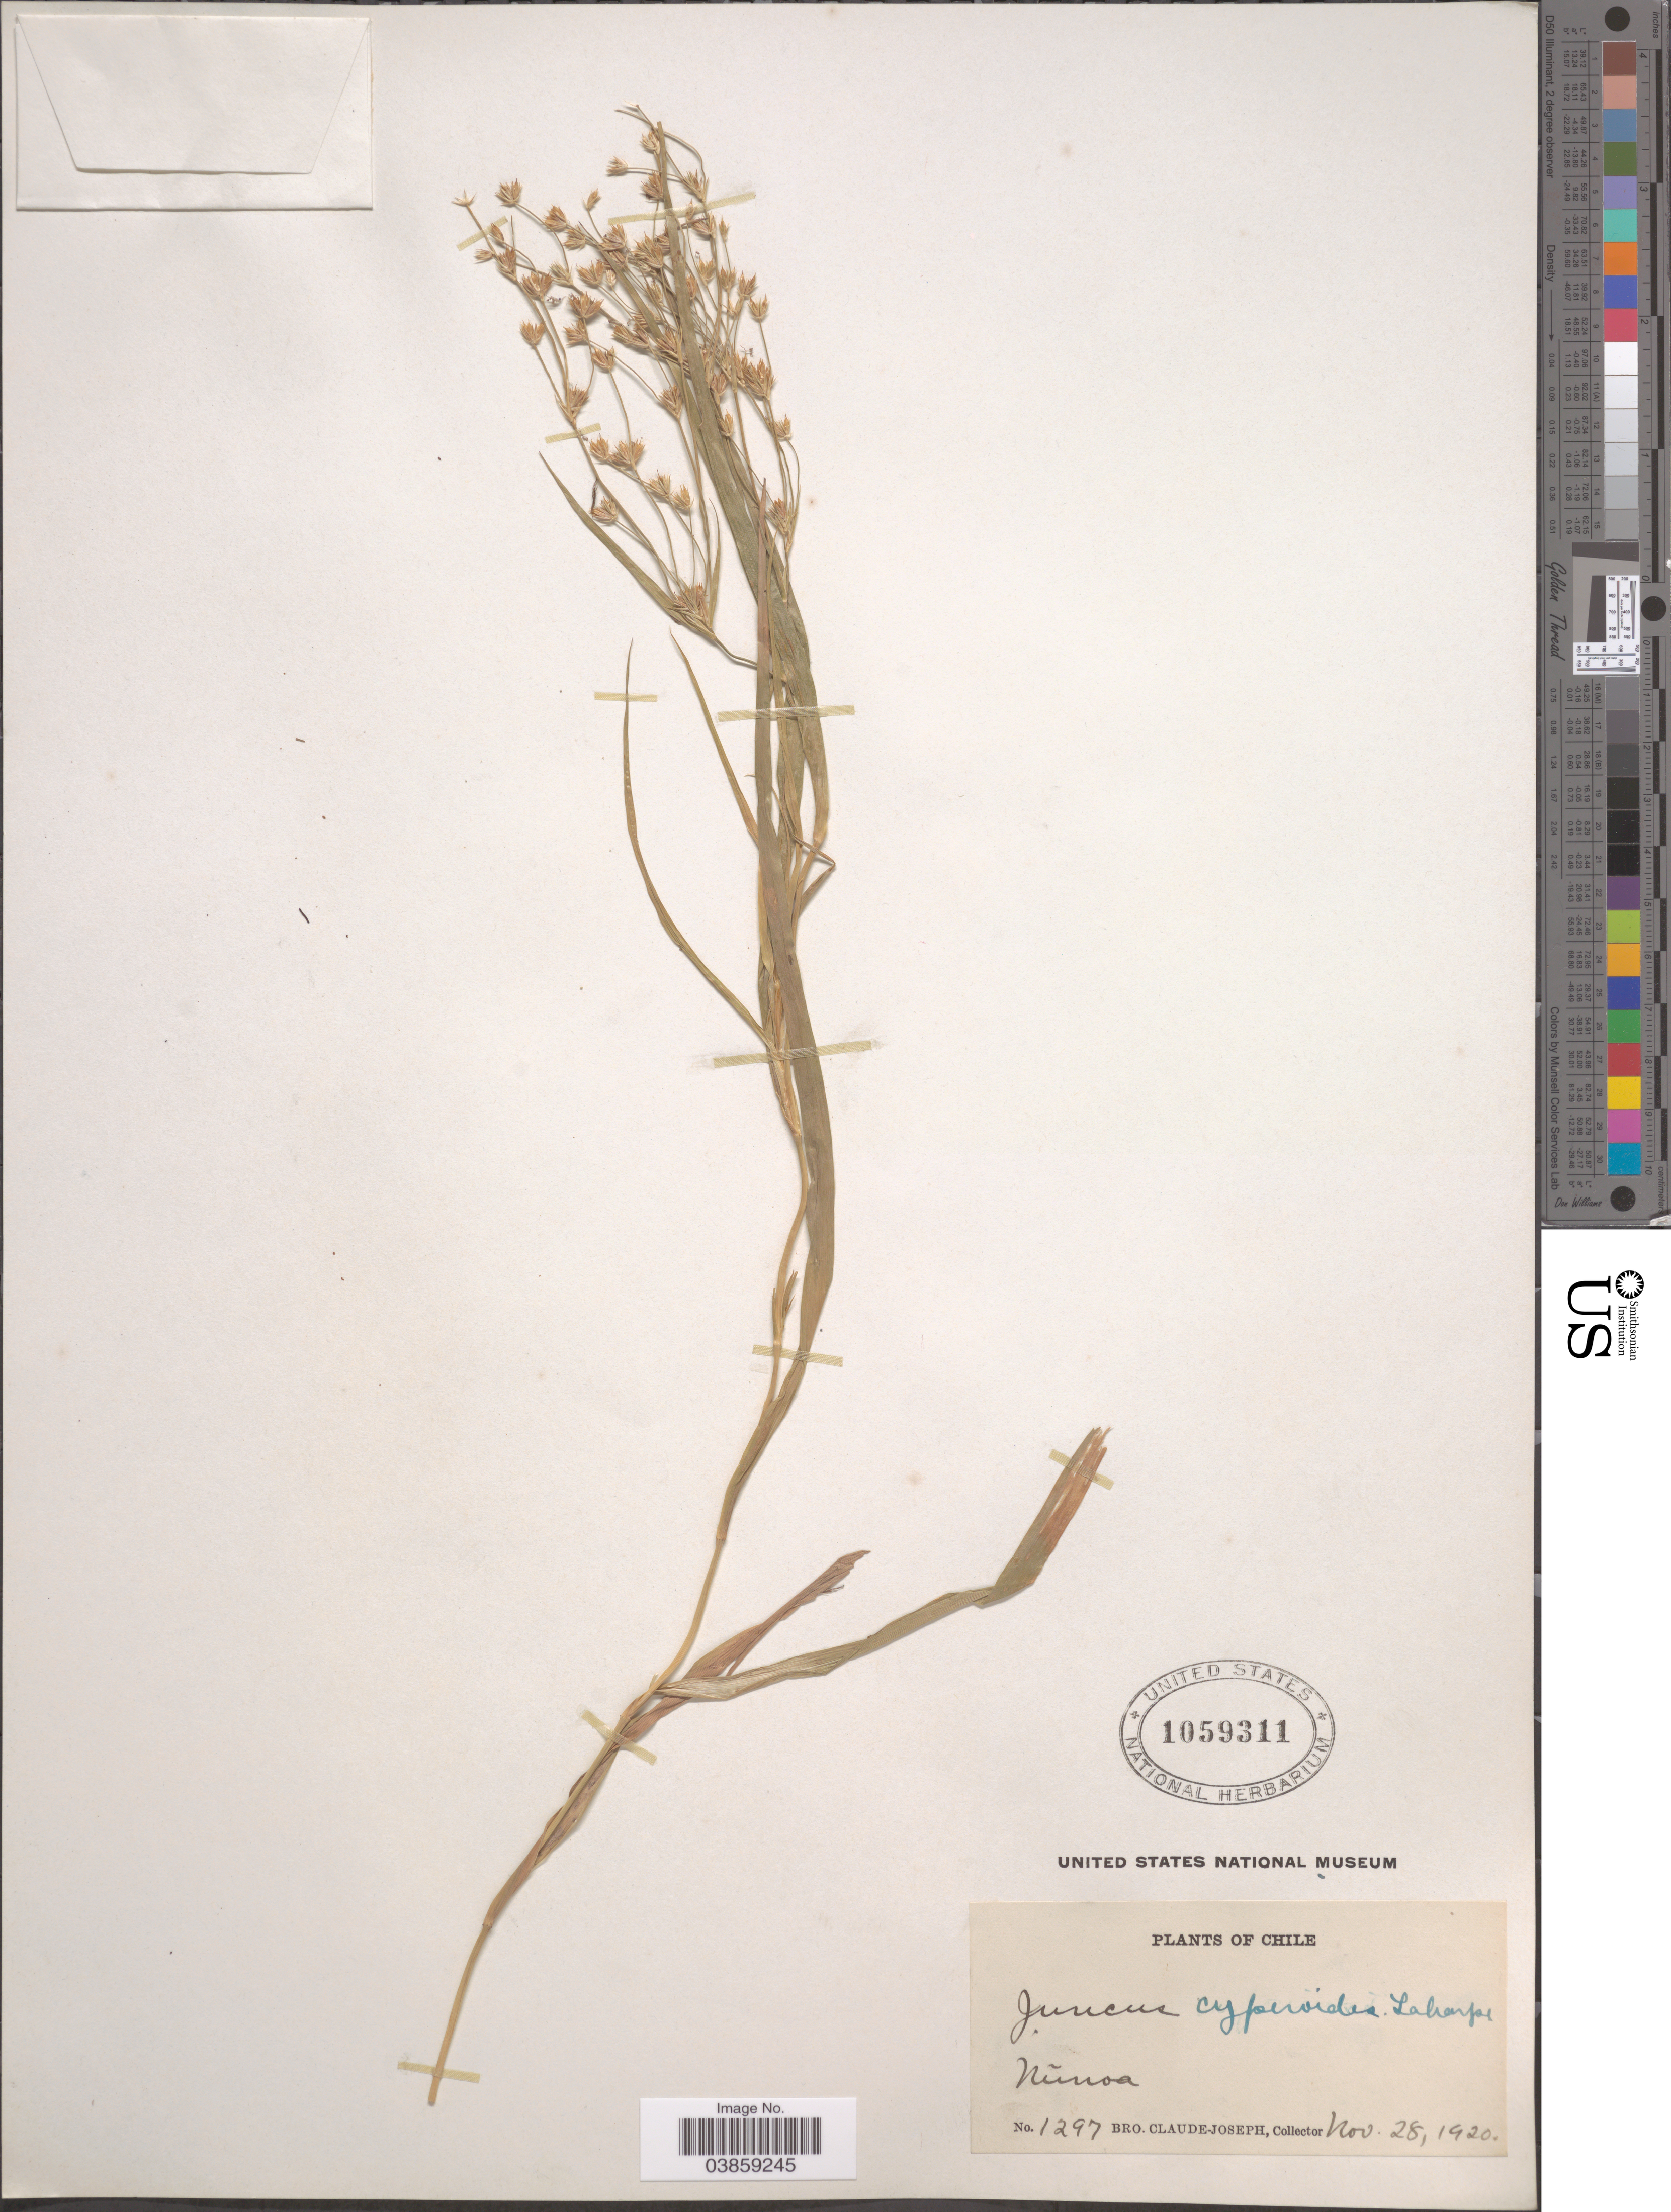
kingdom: Plantae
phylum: Tracheophyta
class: Liliopsida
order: Poales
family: Juncaceae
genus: Juncus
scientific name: Juncus cyperoides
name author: Laharpe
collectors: Bro. Claude-Joseph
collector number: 1297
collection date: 1920-11-28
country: Chile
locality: Nũnoa.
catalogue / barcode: US 1059311